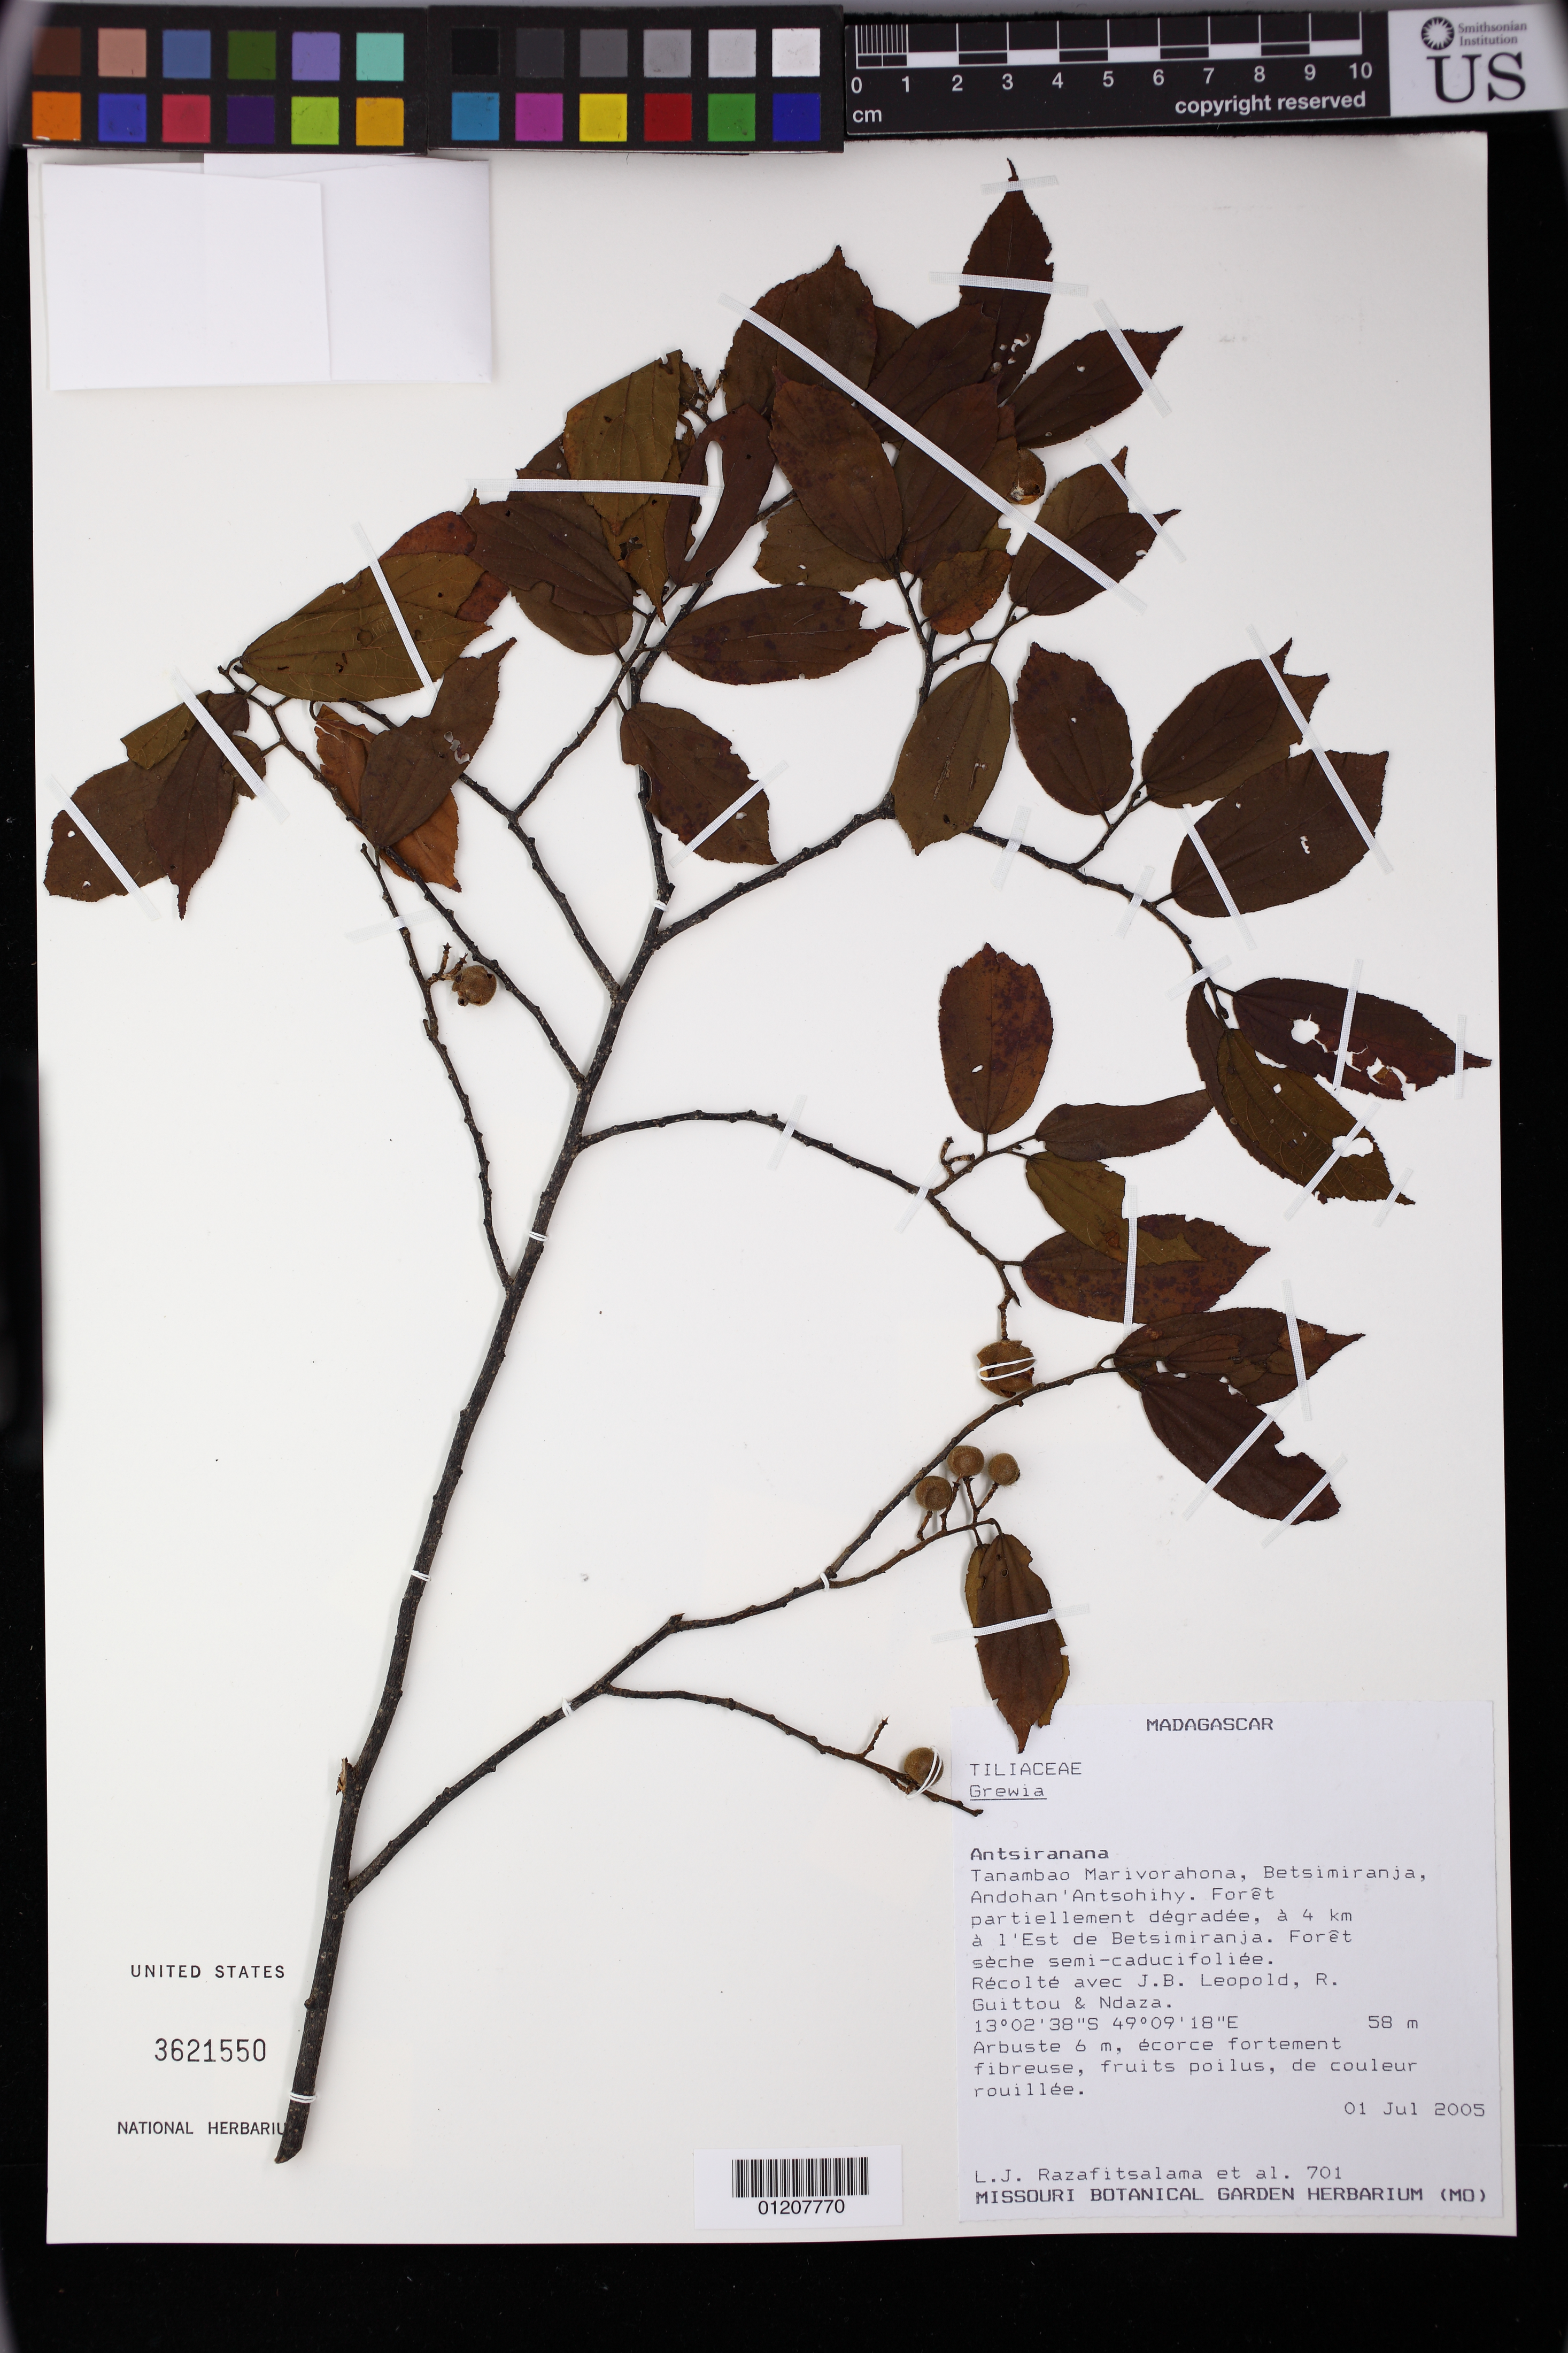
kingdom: Plantae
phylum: Tracheophyta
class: Magnoliopsida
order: Malvales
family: Malvaceae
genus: Grewia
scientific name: Grewia sambiranensis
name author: Capuron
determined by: Jourdain-Fievet, Lucile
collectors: L. J. Razafitsalama, J. B. Leopold, R. Guittou & Ndaza, --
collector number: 701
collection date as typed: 07 Jan 2005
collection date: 2005-01-07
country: Madagascar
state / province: Diana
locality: Antsiranana. Tanambao Marivorahona, Betsimiranja,. Andohan' Antsohihy. Foret partiellement degradee, 4 km l'Est de Betsimiranja.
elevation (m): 58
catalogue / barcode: US 3621550